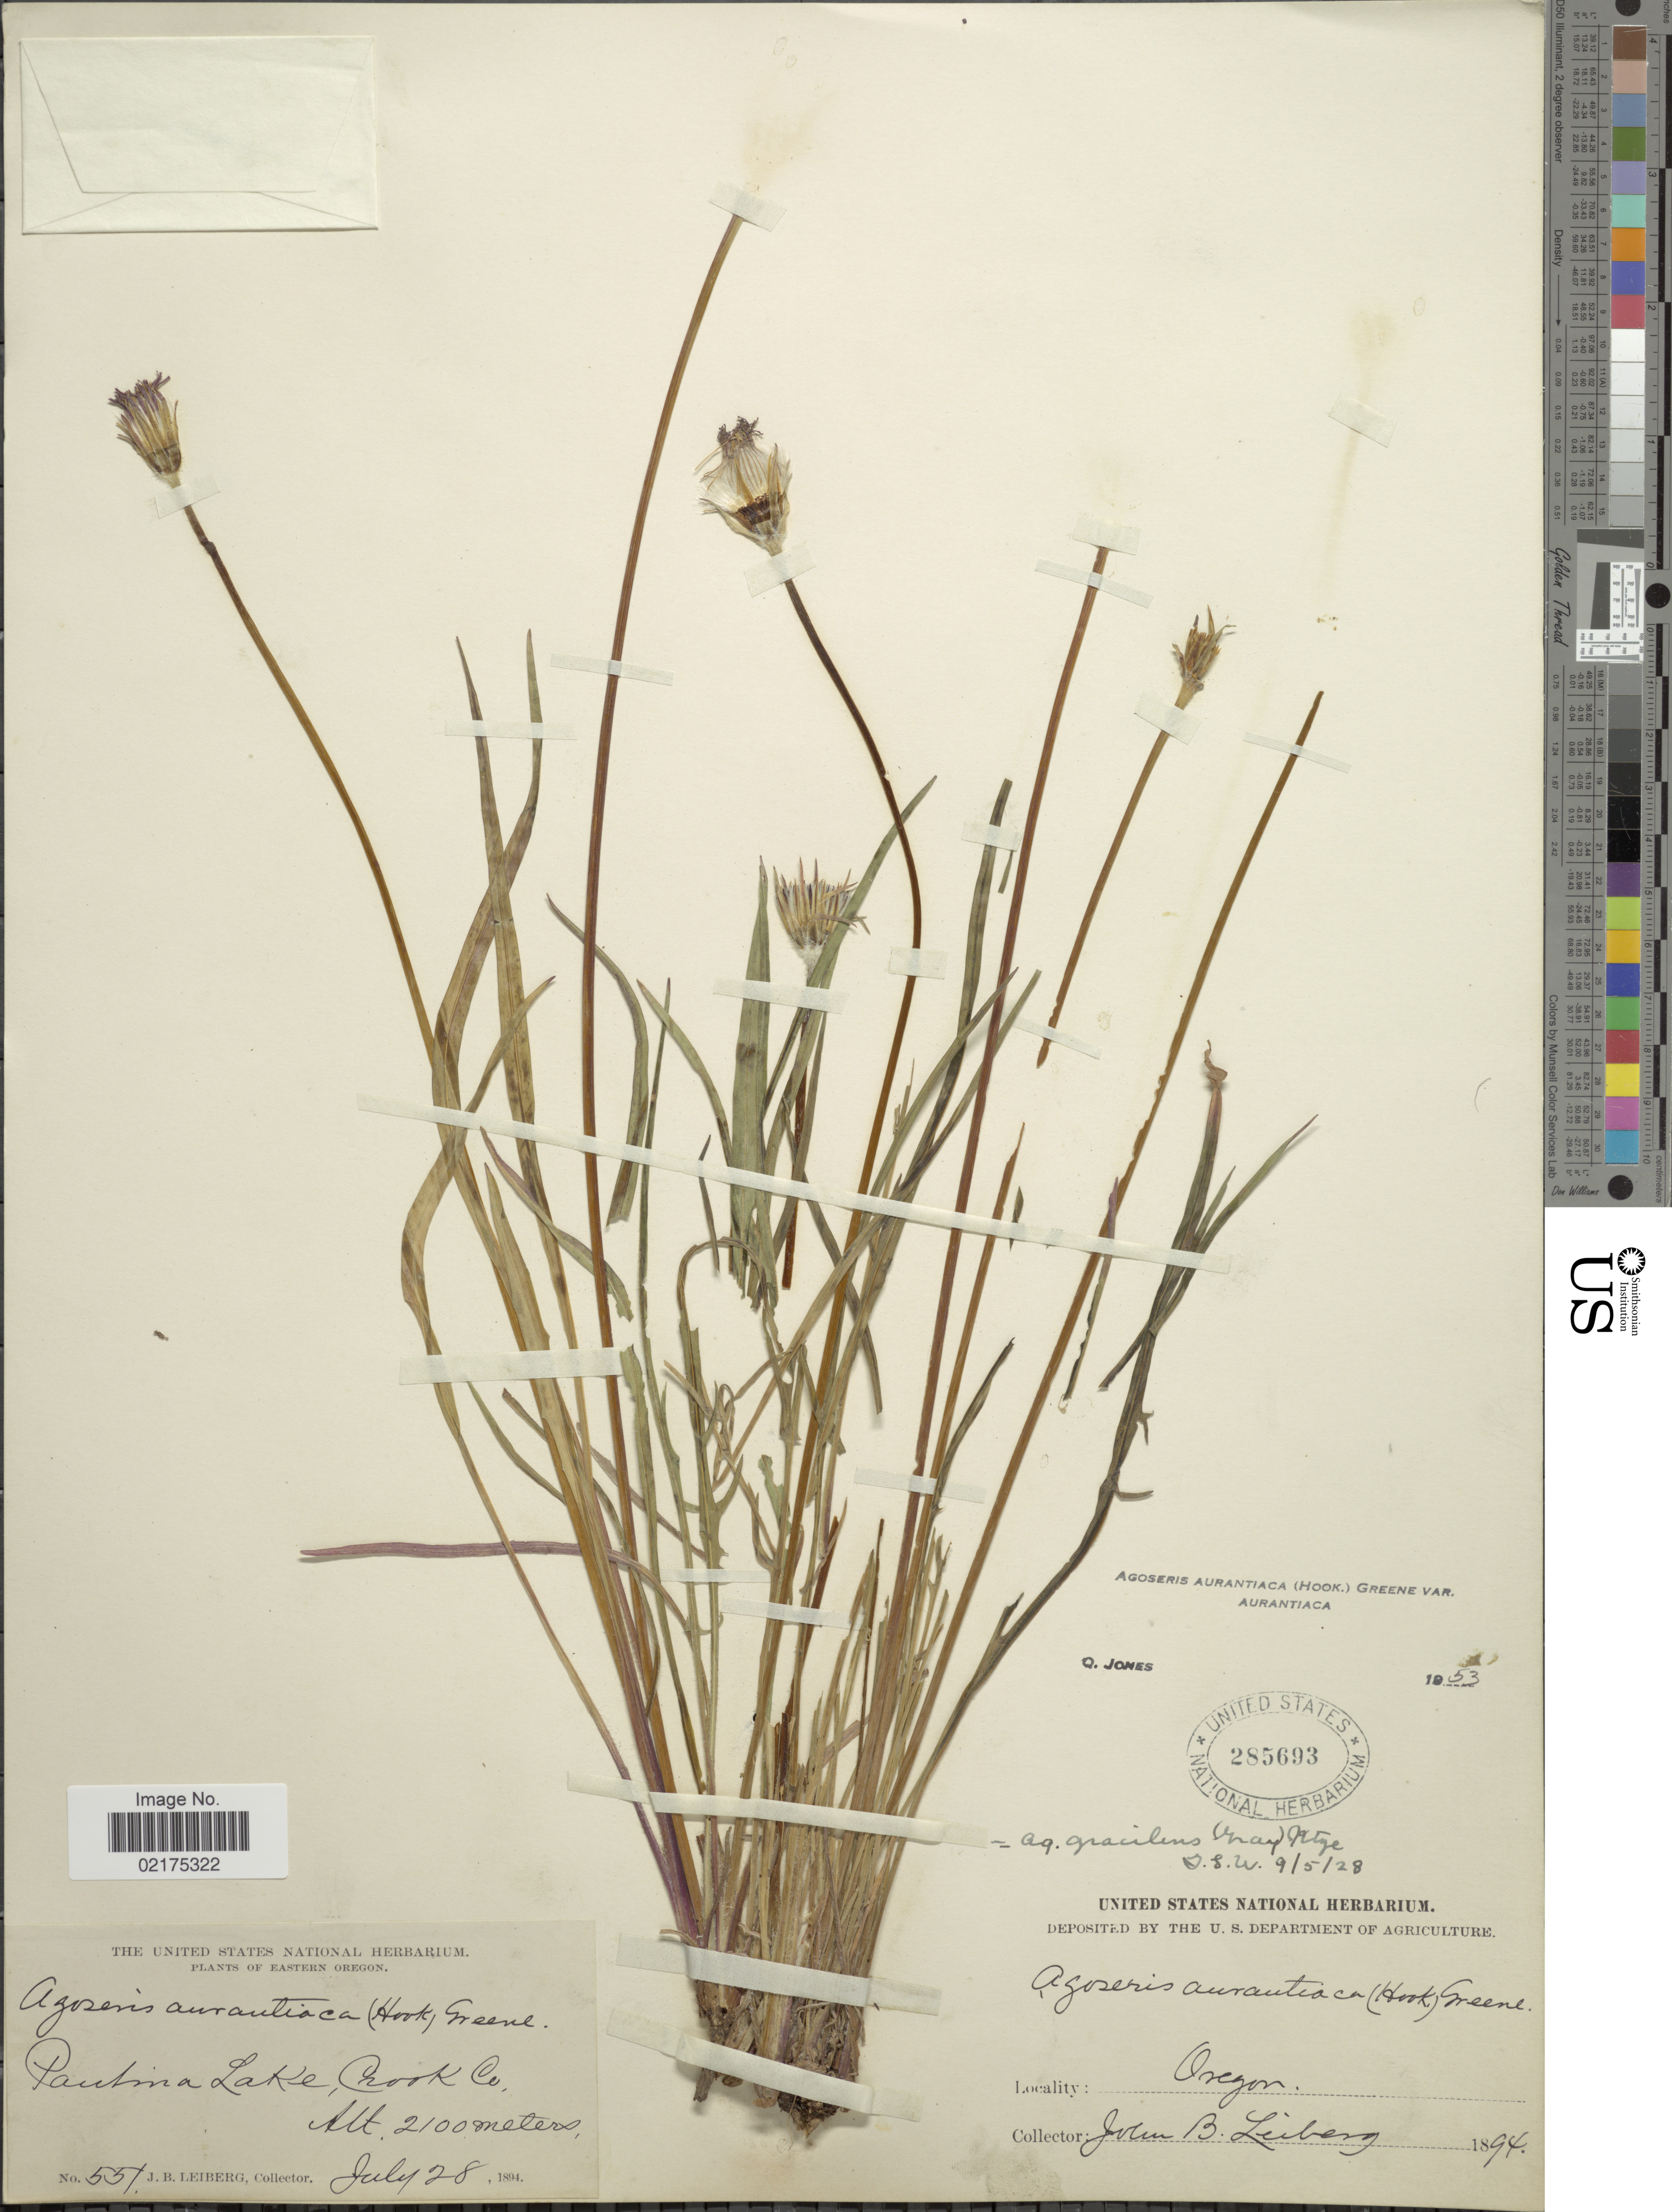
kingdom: Plantae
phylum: Tracheophyta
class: Magnoliopsida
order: Asterales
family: Asteraceae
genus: Agoseris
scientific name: Agoseris aurantiaca var. aurantiaca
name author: (Hook.) Greene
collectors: J. B. Leiberg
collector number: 551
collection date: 1894-07-28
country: United States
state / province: Oregon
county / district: Crook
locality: Eastern Oregon, Paulima Lake, Crook Co.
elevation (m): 2100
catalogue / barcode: US 285693